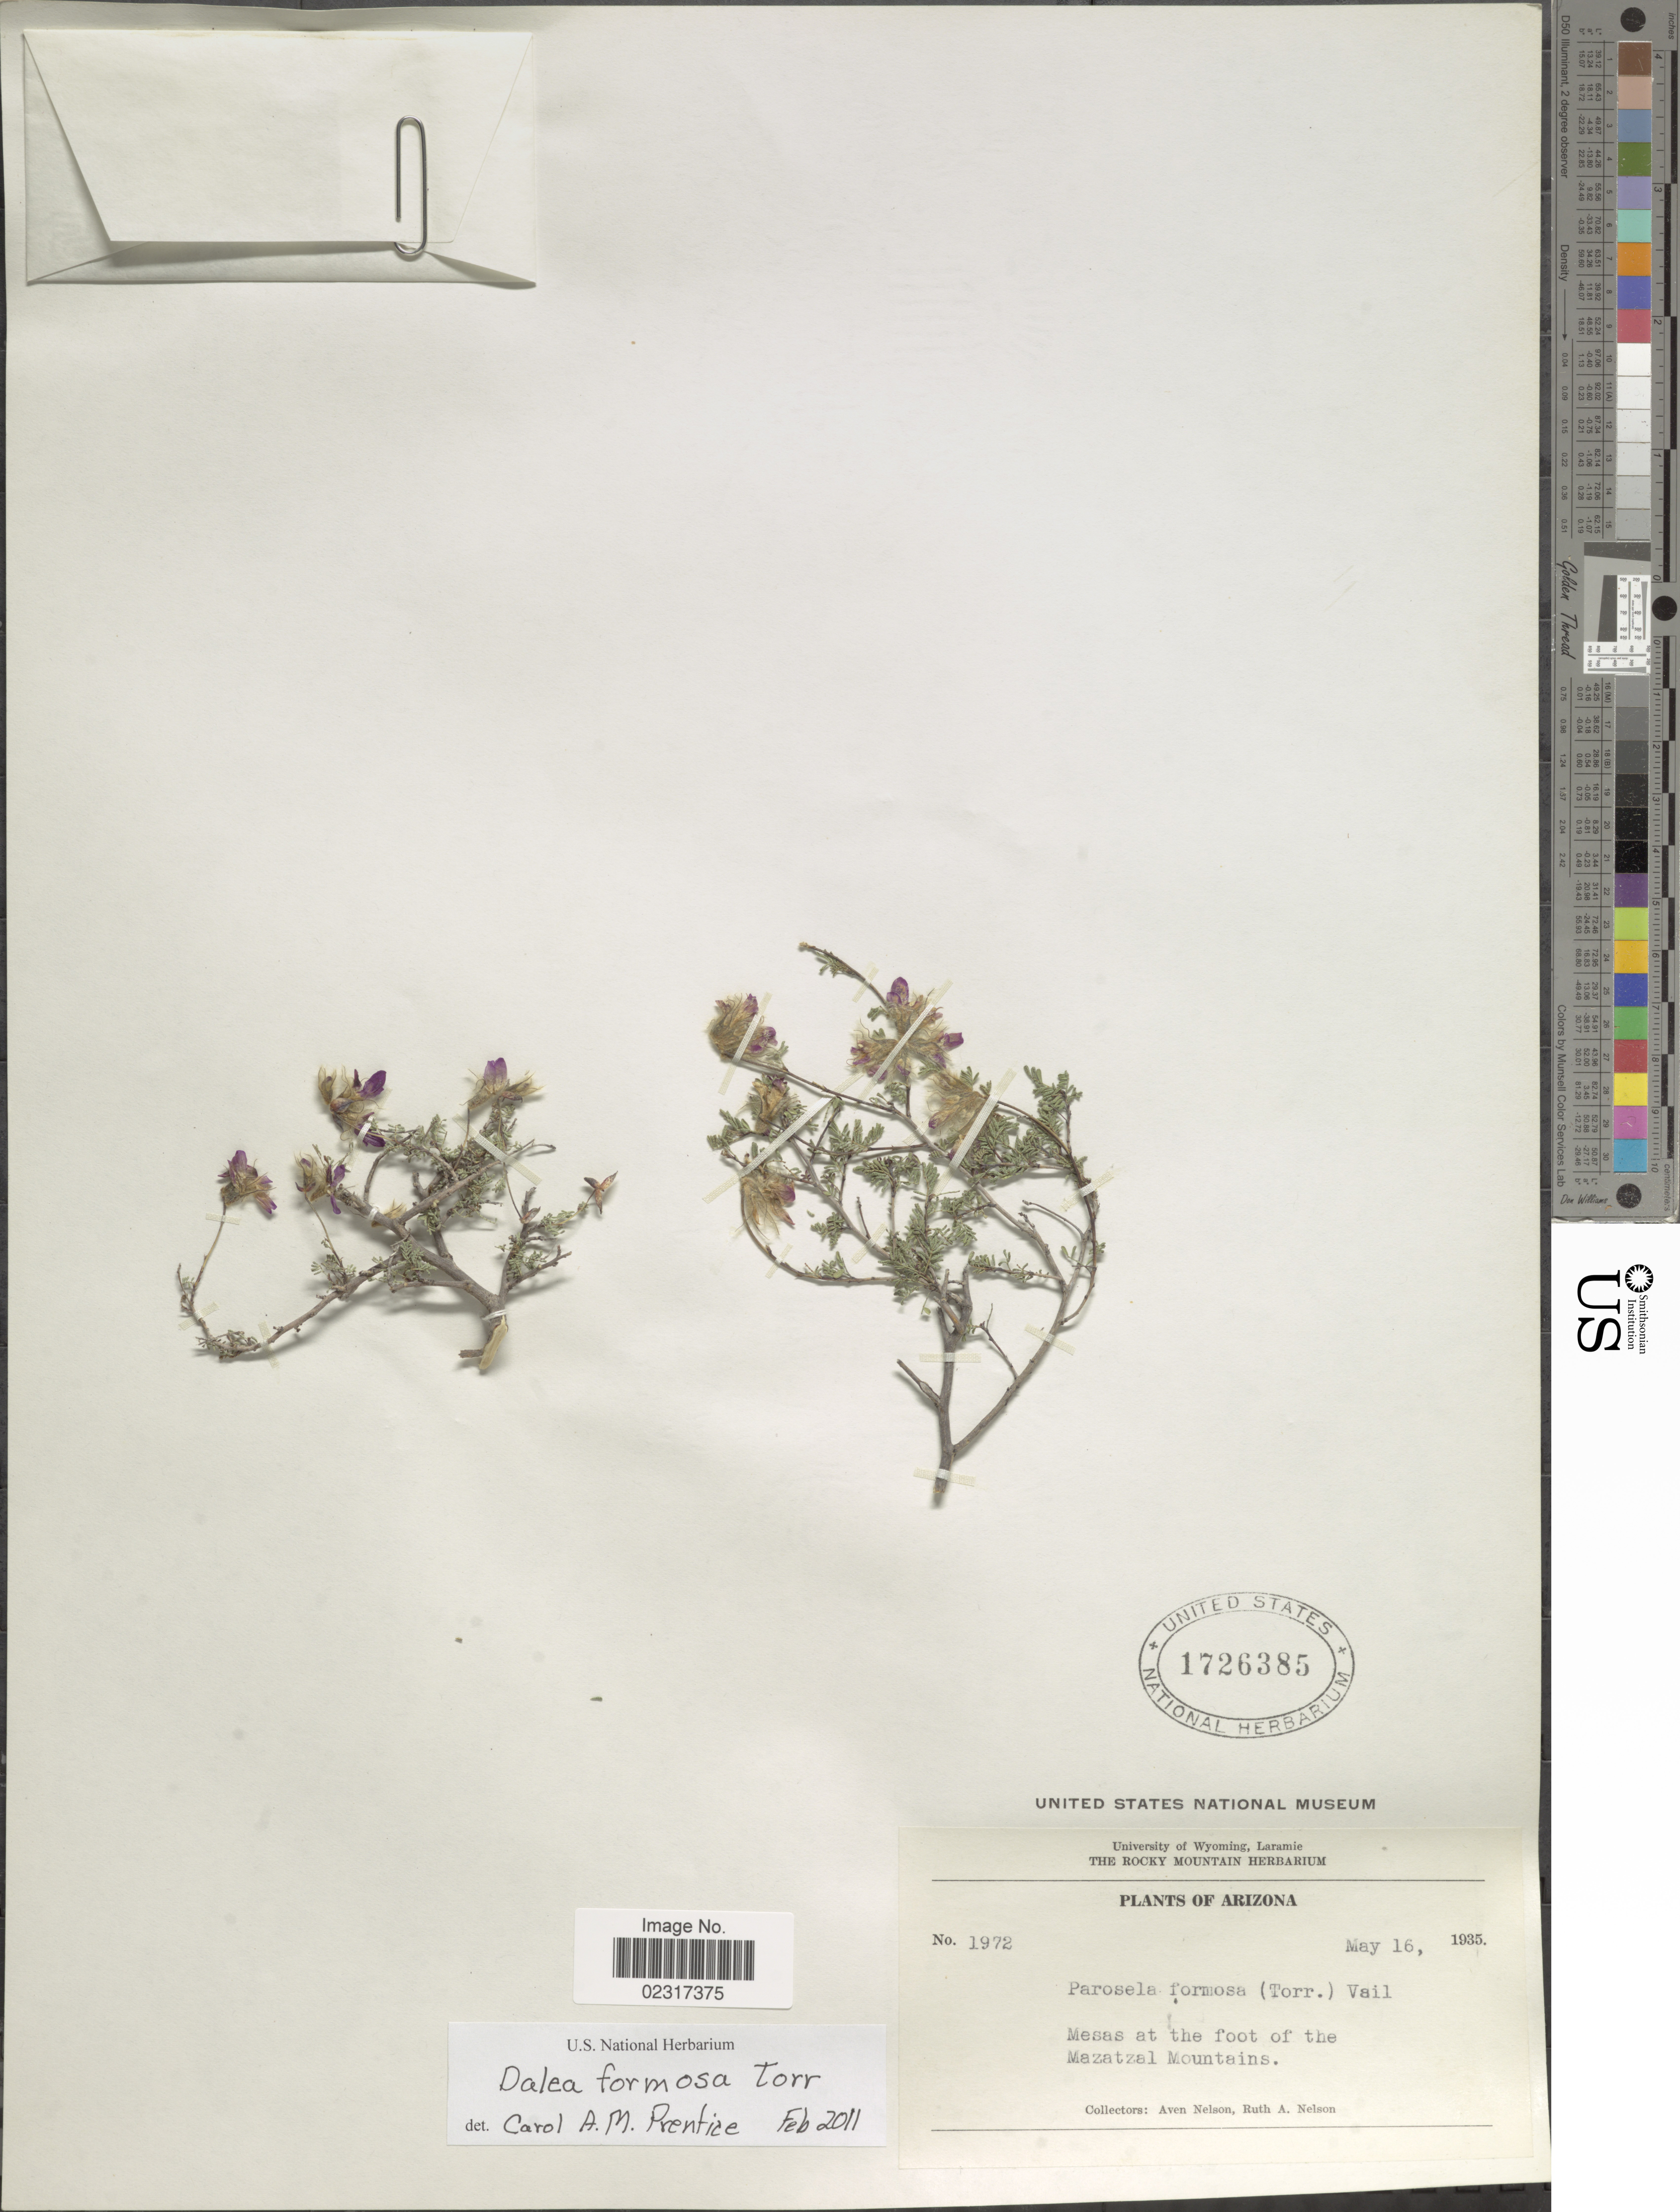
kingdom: Plantae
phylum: Tracheophyta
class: Magnoliopsida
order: Fabales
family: Fabaceae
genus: Dalea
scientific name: Dalea formosa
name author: Torr.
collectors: A. Nelson & R. A. Nelson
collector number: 1972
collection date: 1935-05-16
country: United States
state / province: Arizona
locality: Mesas at the foot of the Mazatzal Mountains.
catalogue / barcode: US 1726385